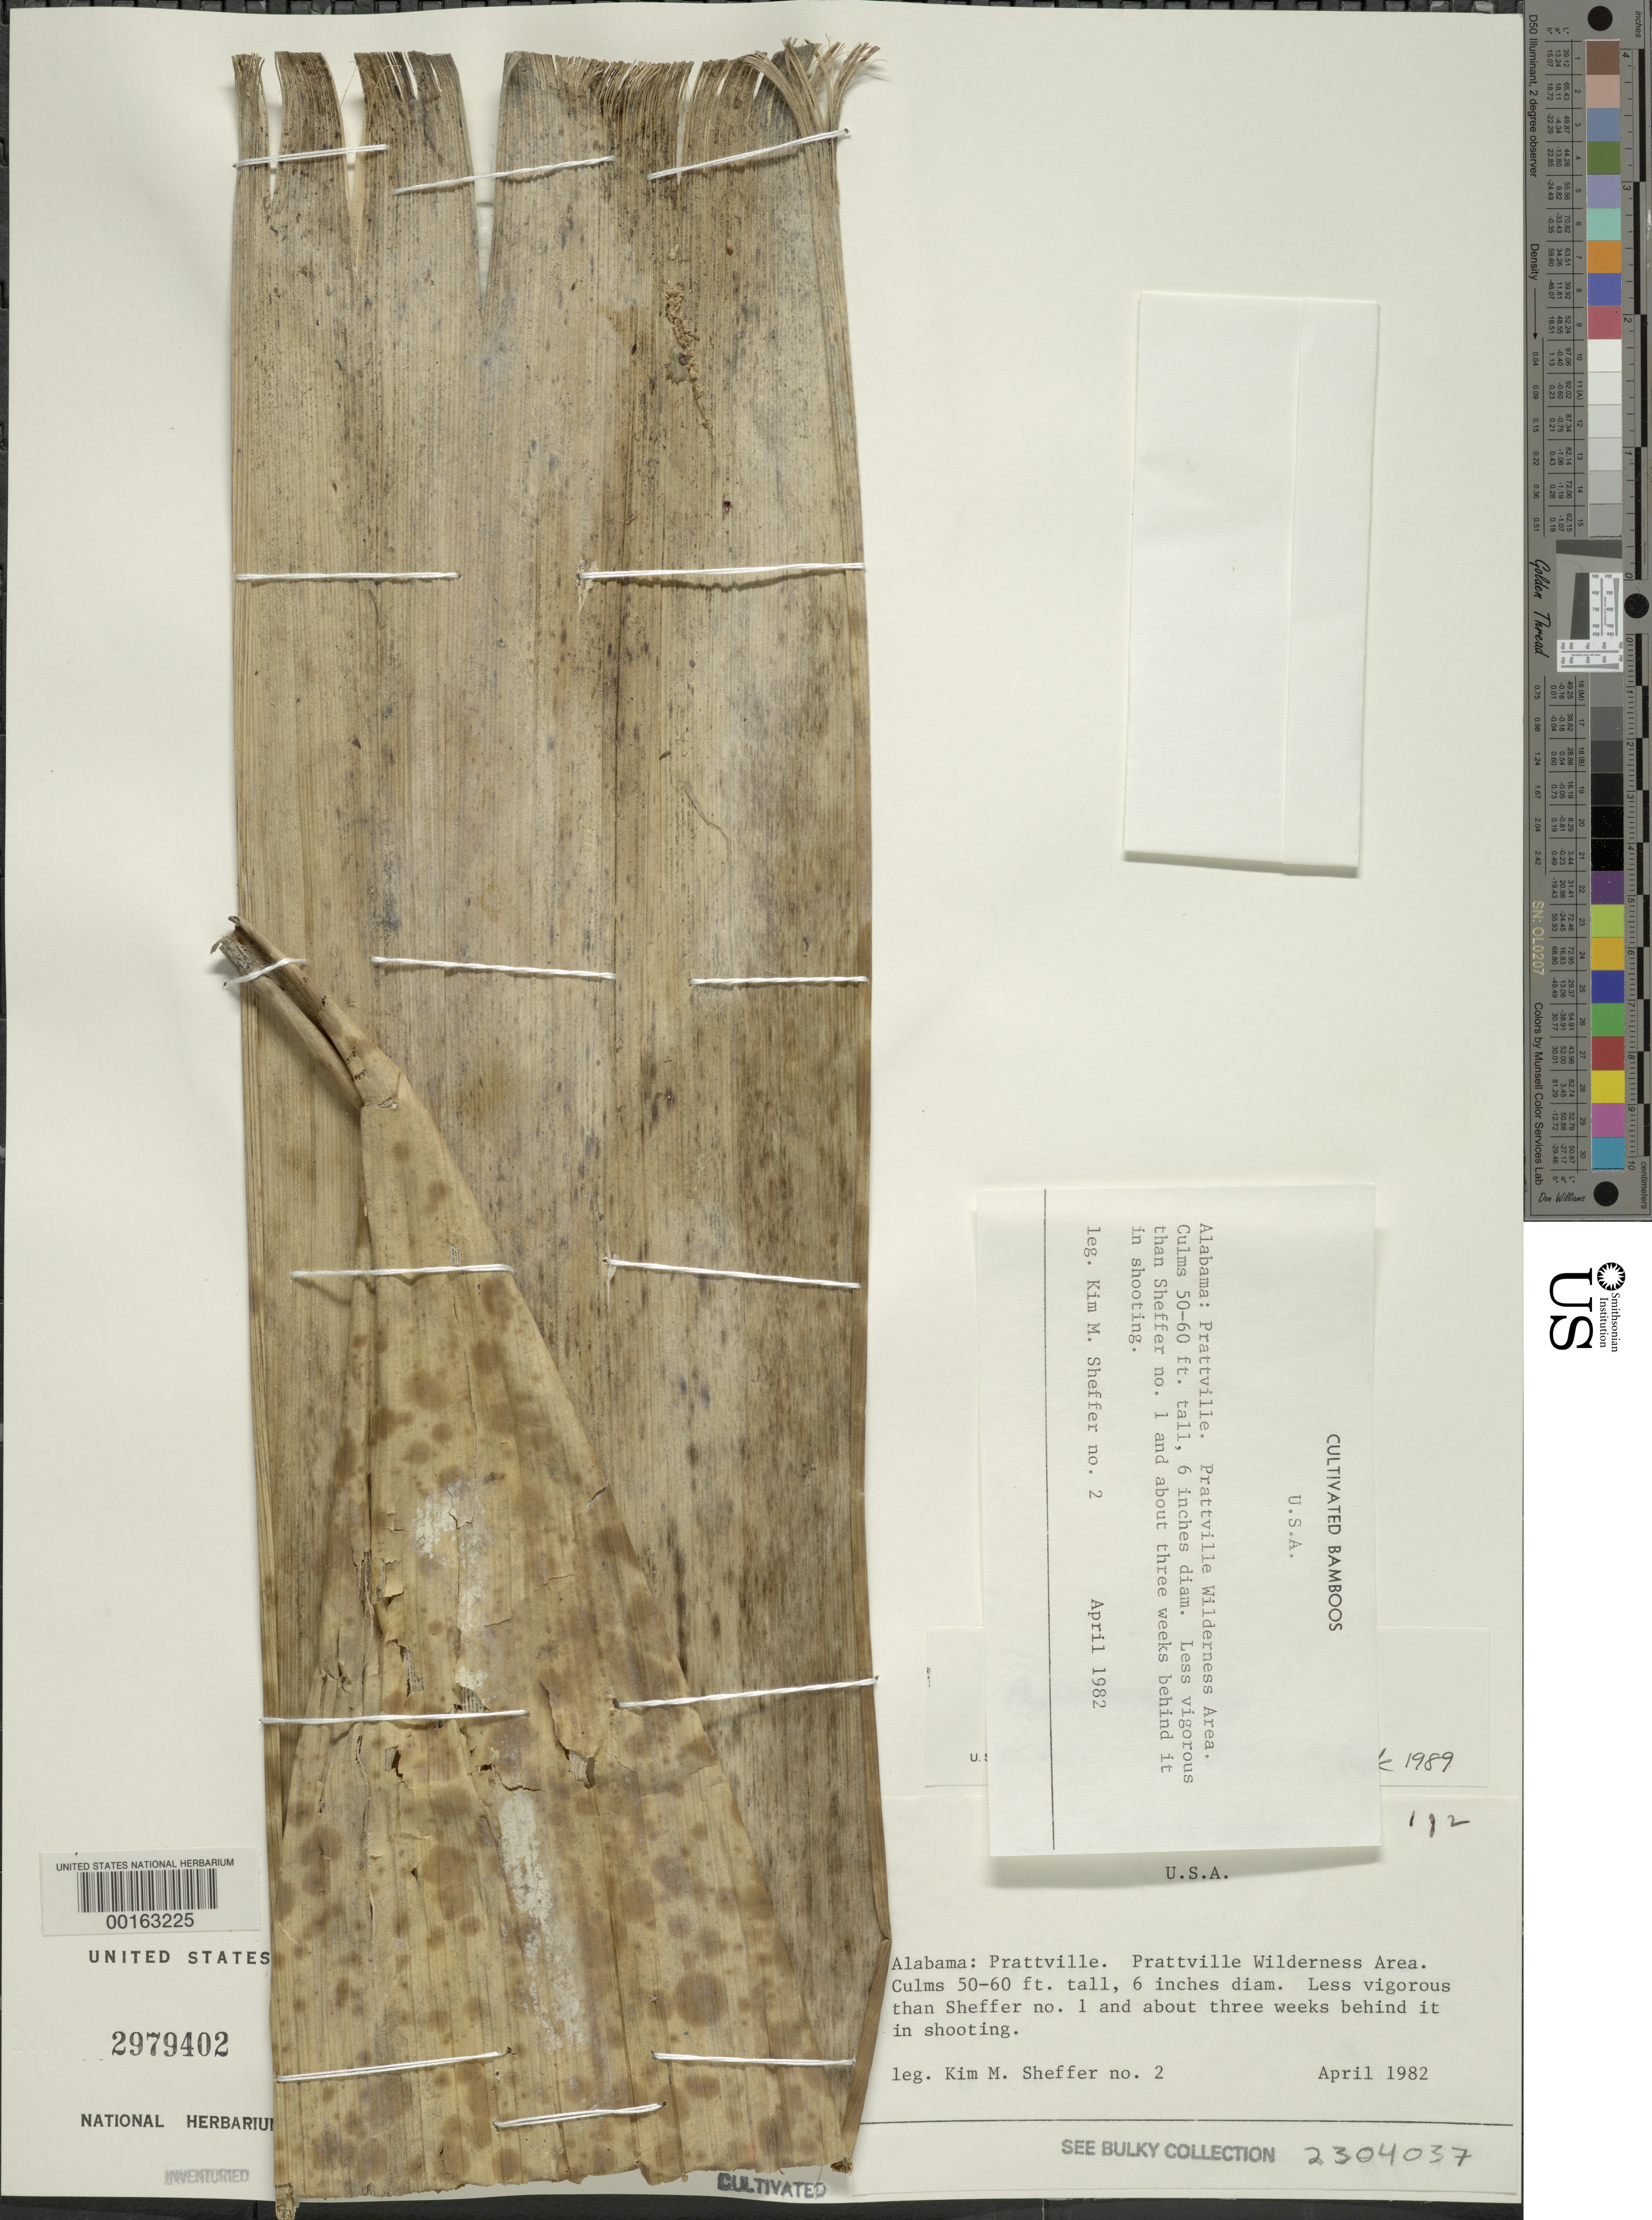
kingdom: Plantae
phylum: Tracheophyta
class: Liliopsida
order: Poales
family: Poaceae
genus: Phyllostachys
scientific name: Phyllostachys sp.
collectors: K. Sheffer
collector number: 2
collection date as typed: Apr 1982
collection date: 1982-04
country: United States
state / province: Alabama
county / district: Autauga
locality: Prattville, prattville wilderness area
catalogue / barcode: US 2979402